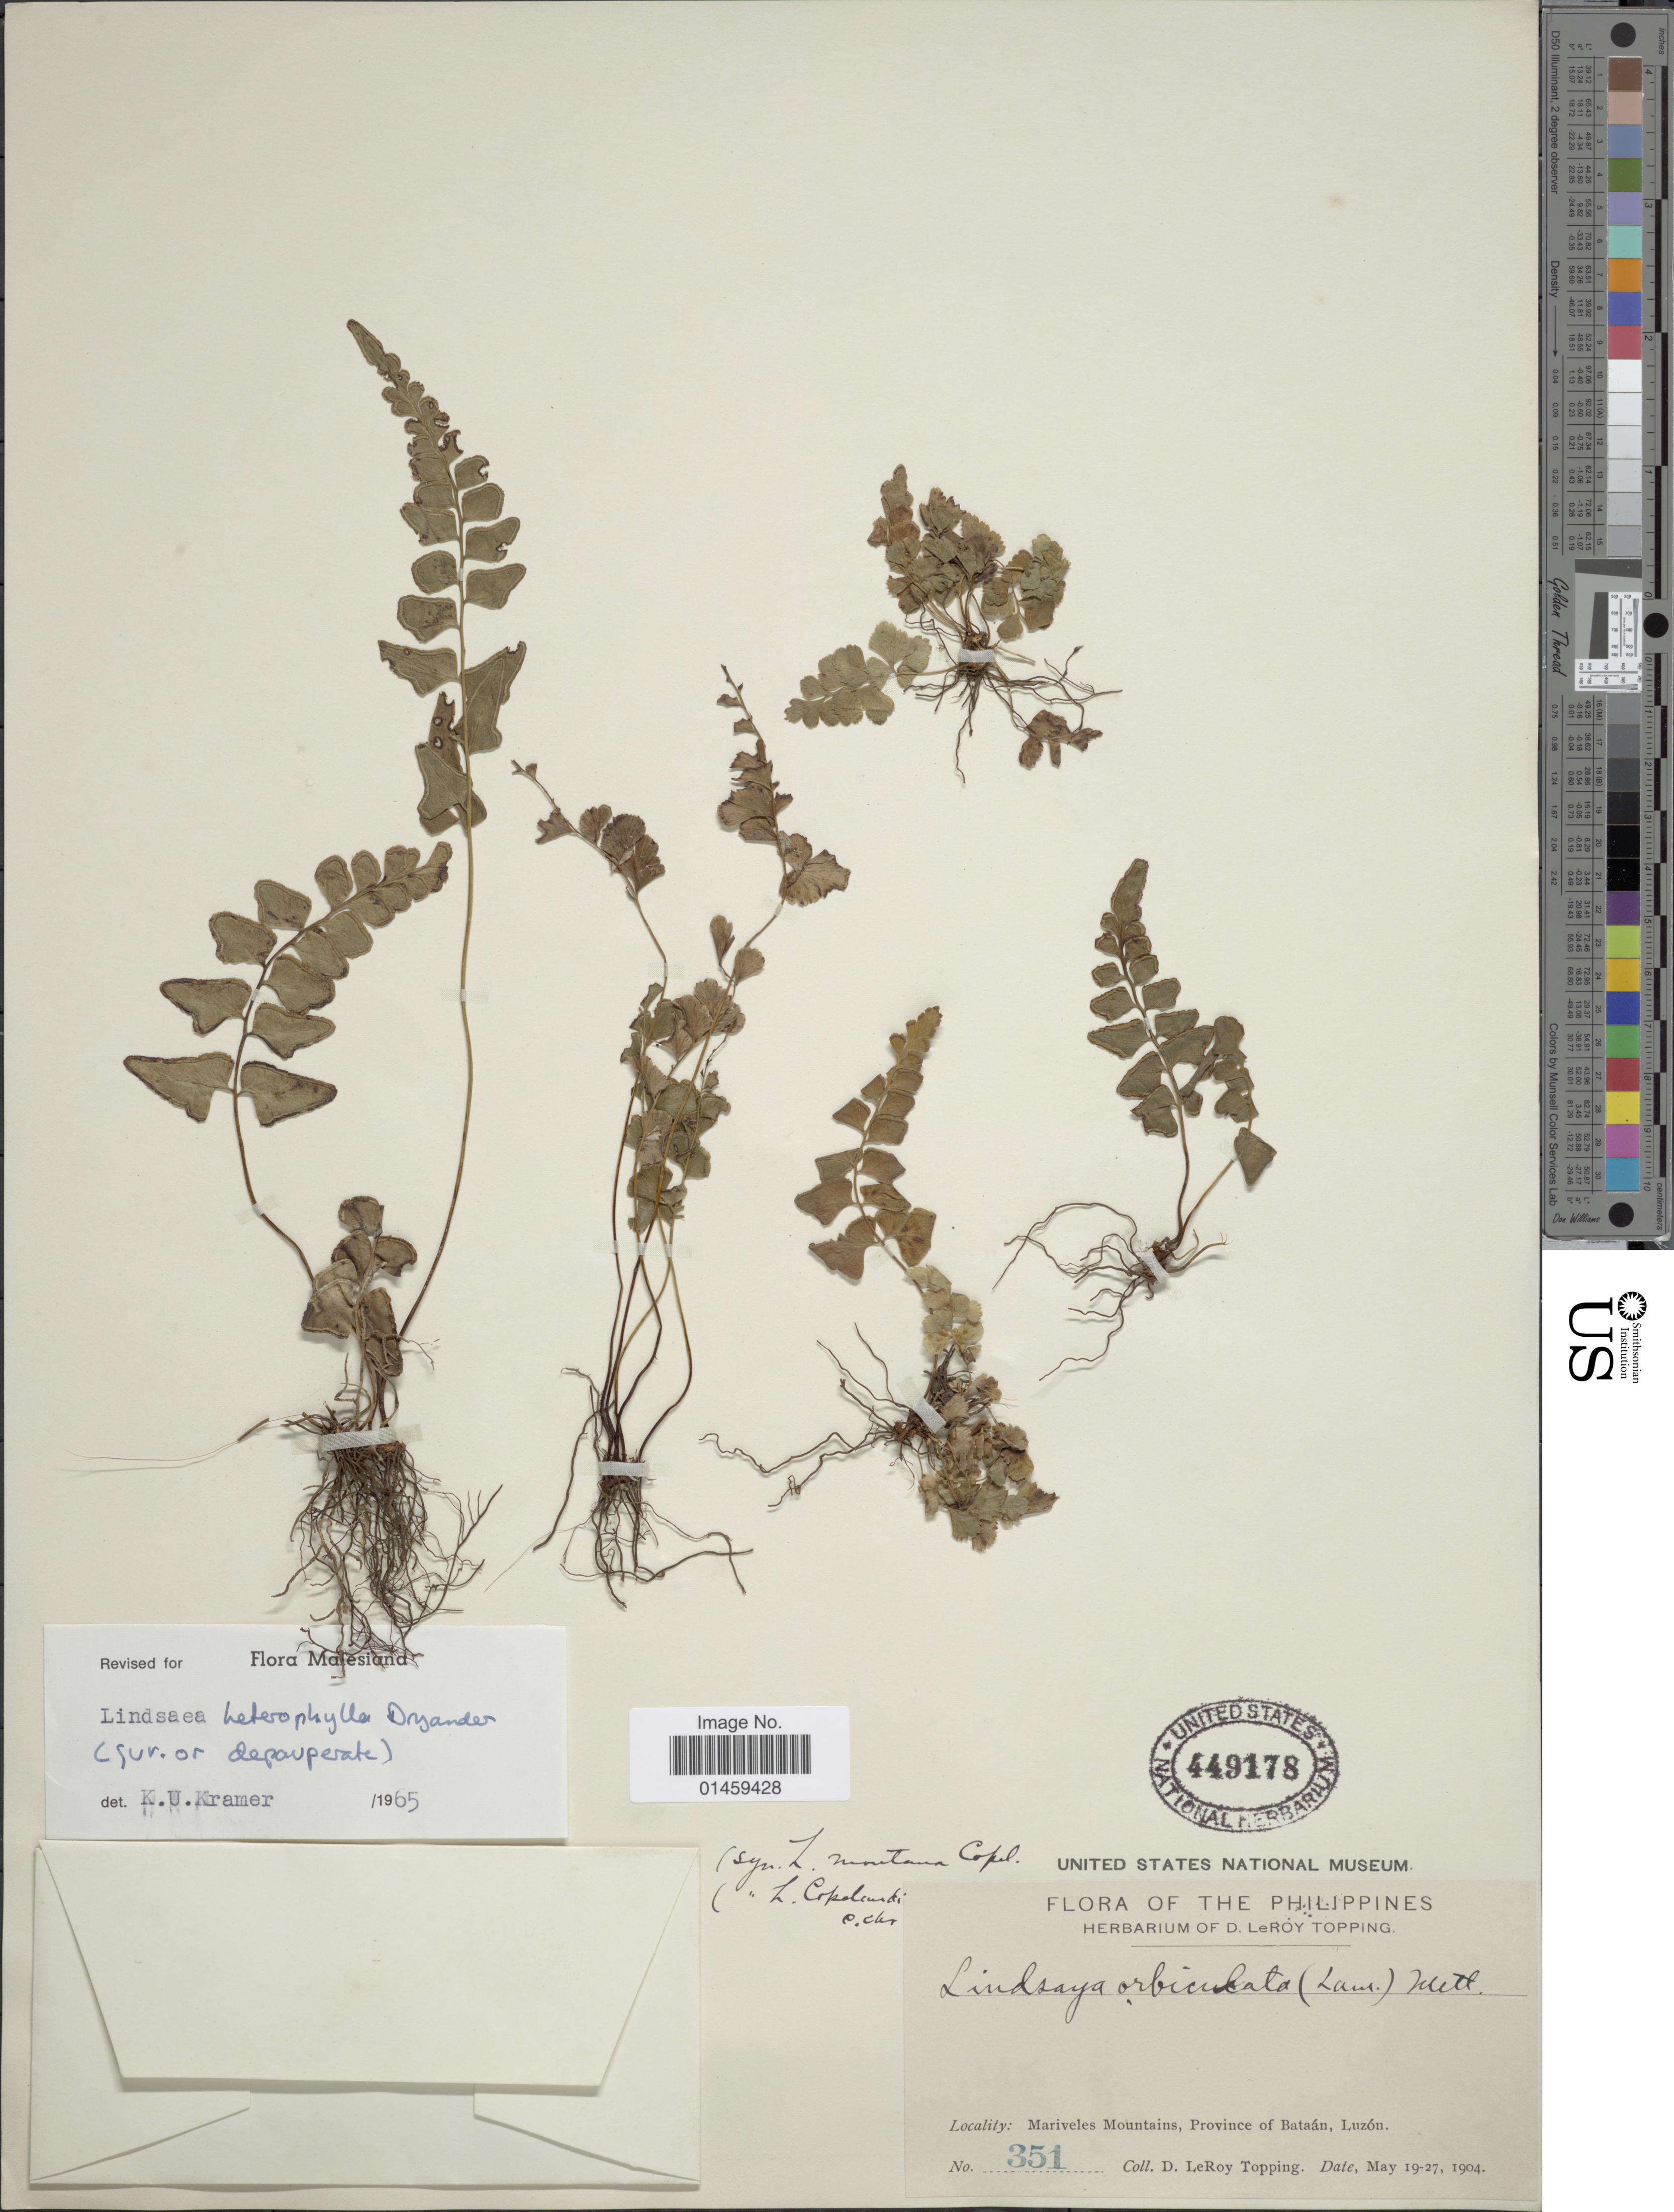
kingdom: Plantae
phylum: Tracheophyta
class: Polypodiopsida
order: Polypodiales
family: Lindsaeaceae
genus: Lindsaea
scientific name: Lindsaea heterophylla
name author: Dryand.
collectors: D. L. Topping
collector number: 351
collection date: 1904-05-19/1904-05-27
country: Philippines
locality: Mariveles Mountains, Province of Bataan, Luzon.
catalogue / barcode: US 449178